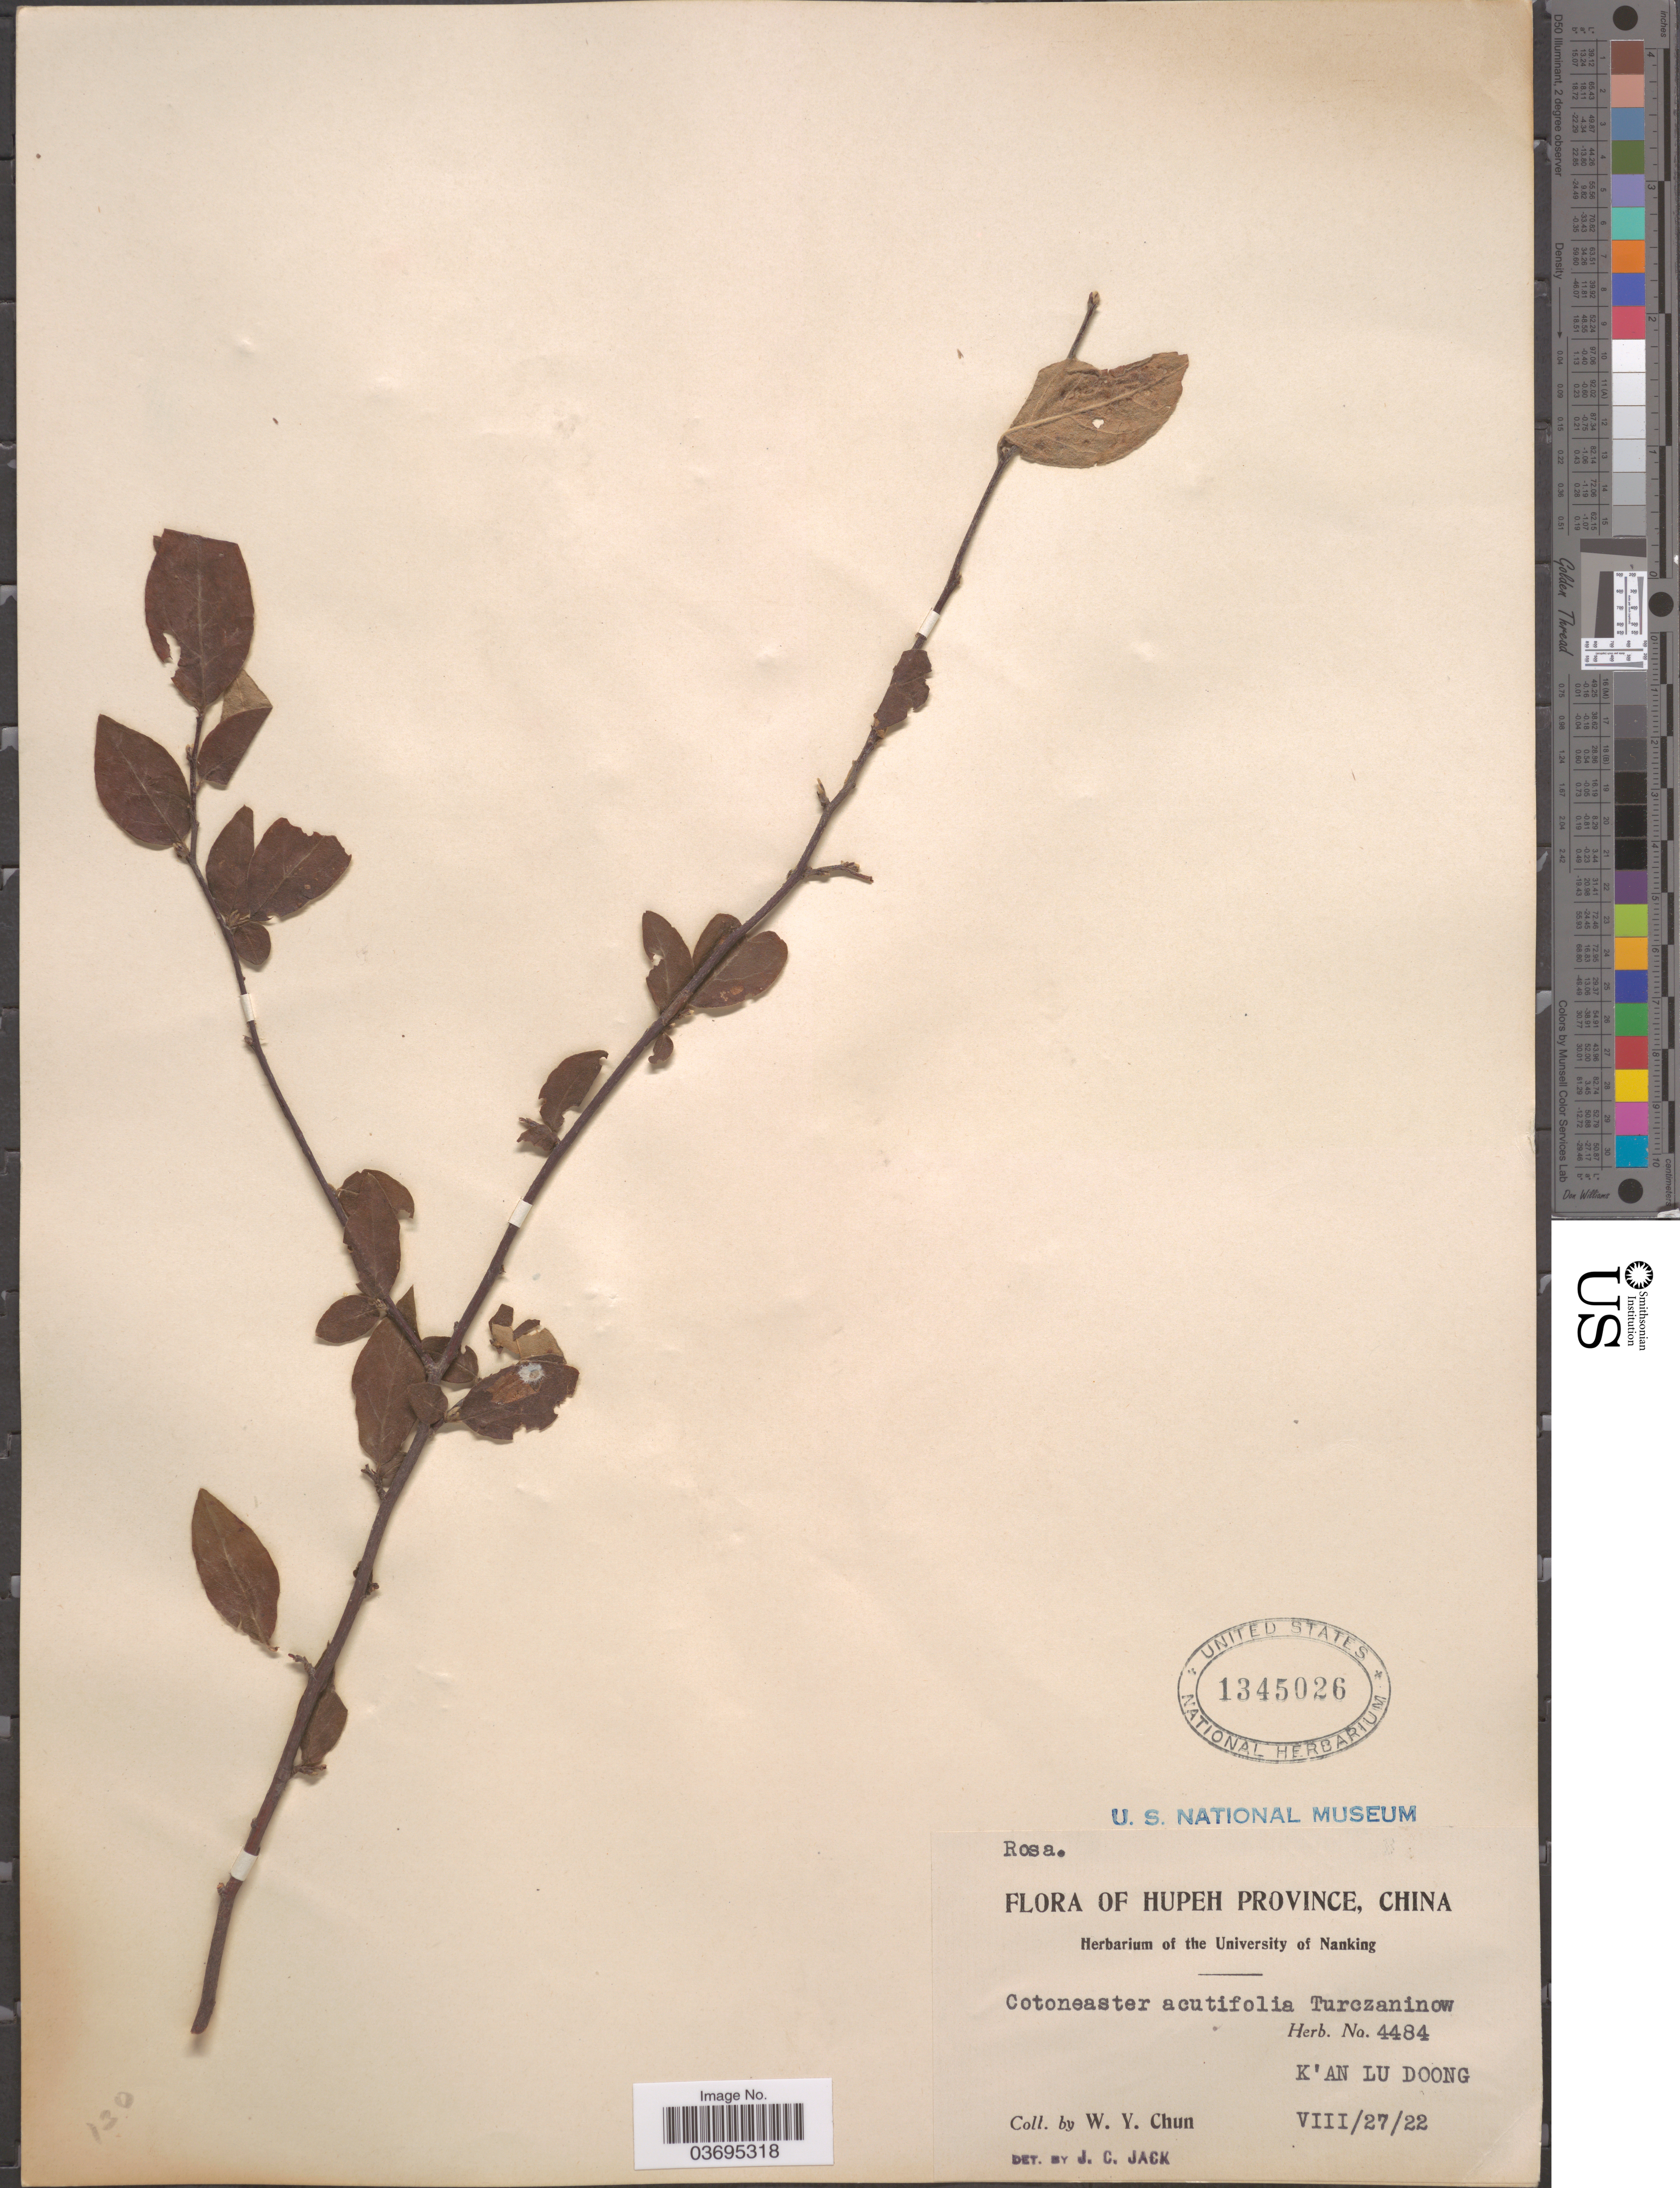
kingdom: Plantae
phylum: Tracheophyta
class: Magnoliopsida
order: Rosales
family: Rosaceae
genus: Cotoneaster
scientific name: Cotoneaster acutifolius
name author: Turcz.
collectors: W. Y. Chun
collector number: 4484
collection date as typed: Transcribed d/m/y: 27/8/22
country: China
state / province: Hubei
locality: Hupeh Province. K'an Lu Doong.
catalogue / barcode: US 1345026